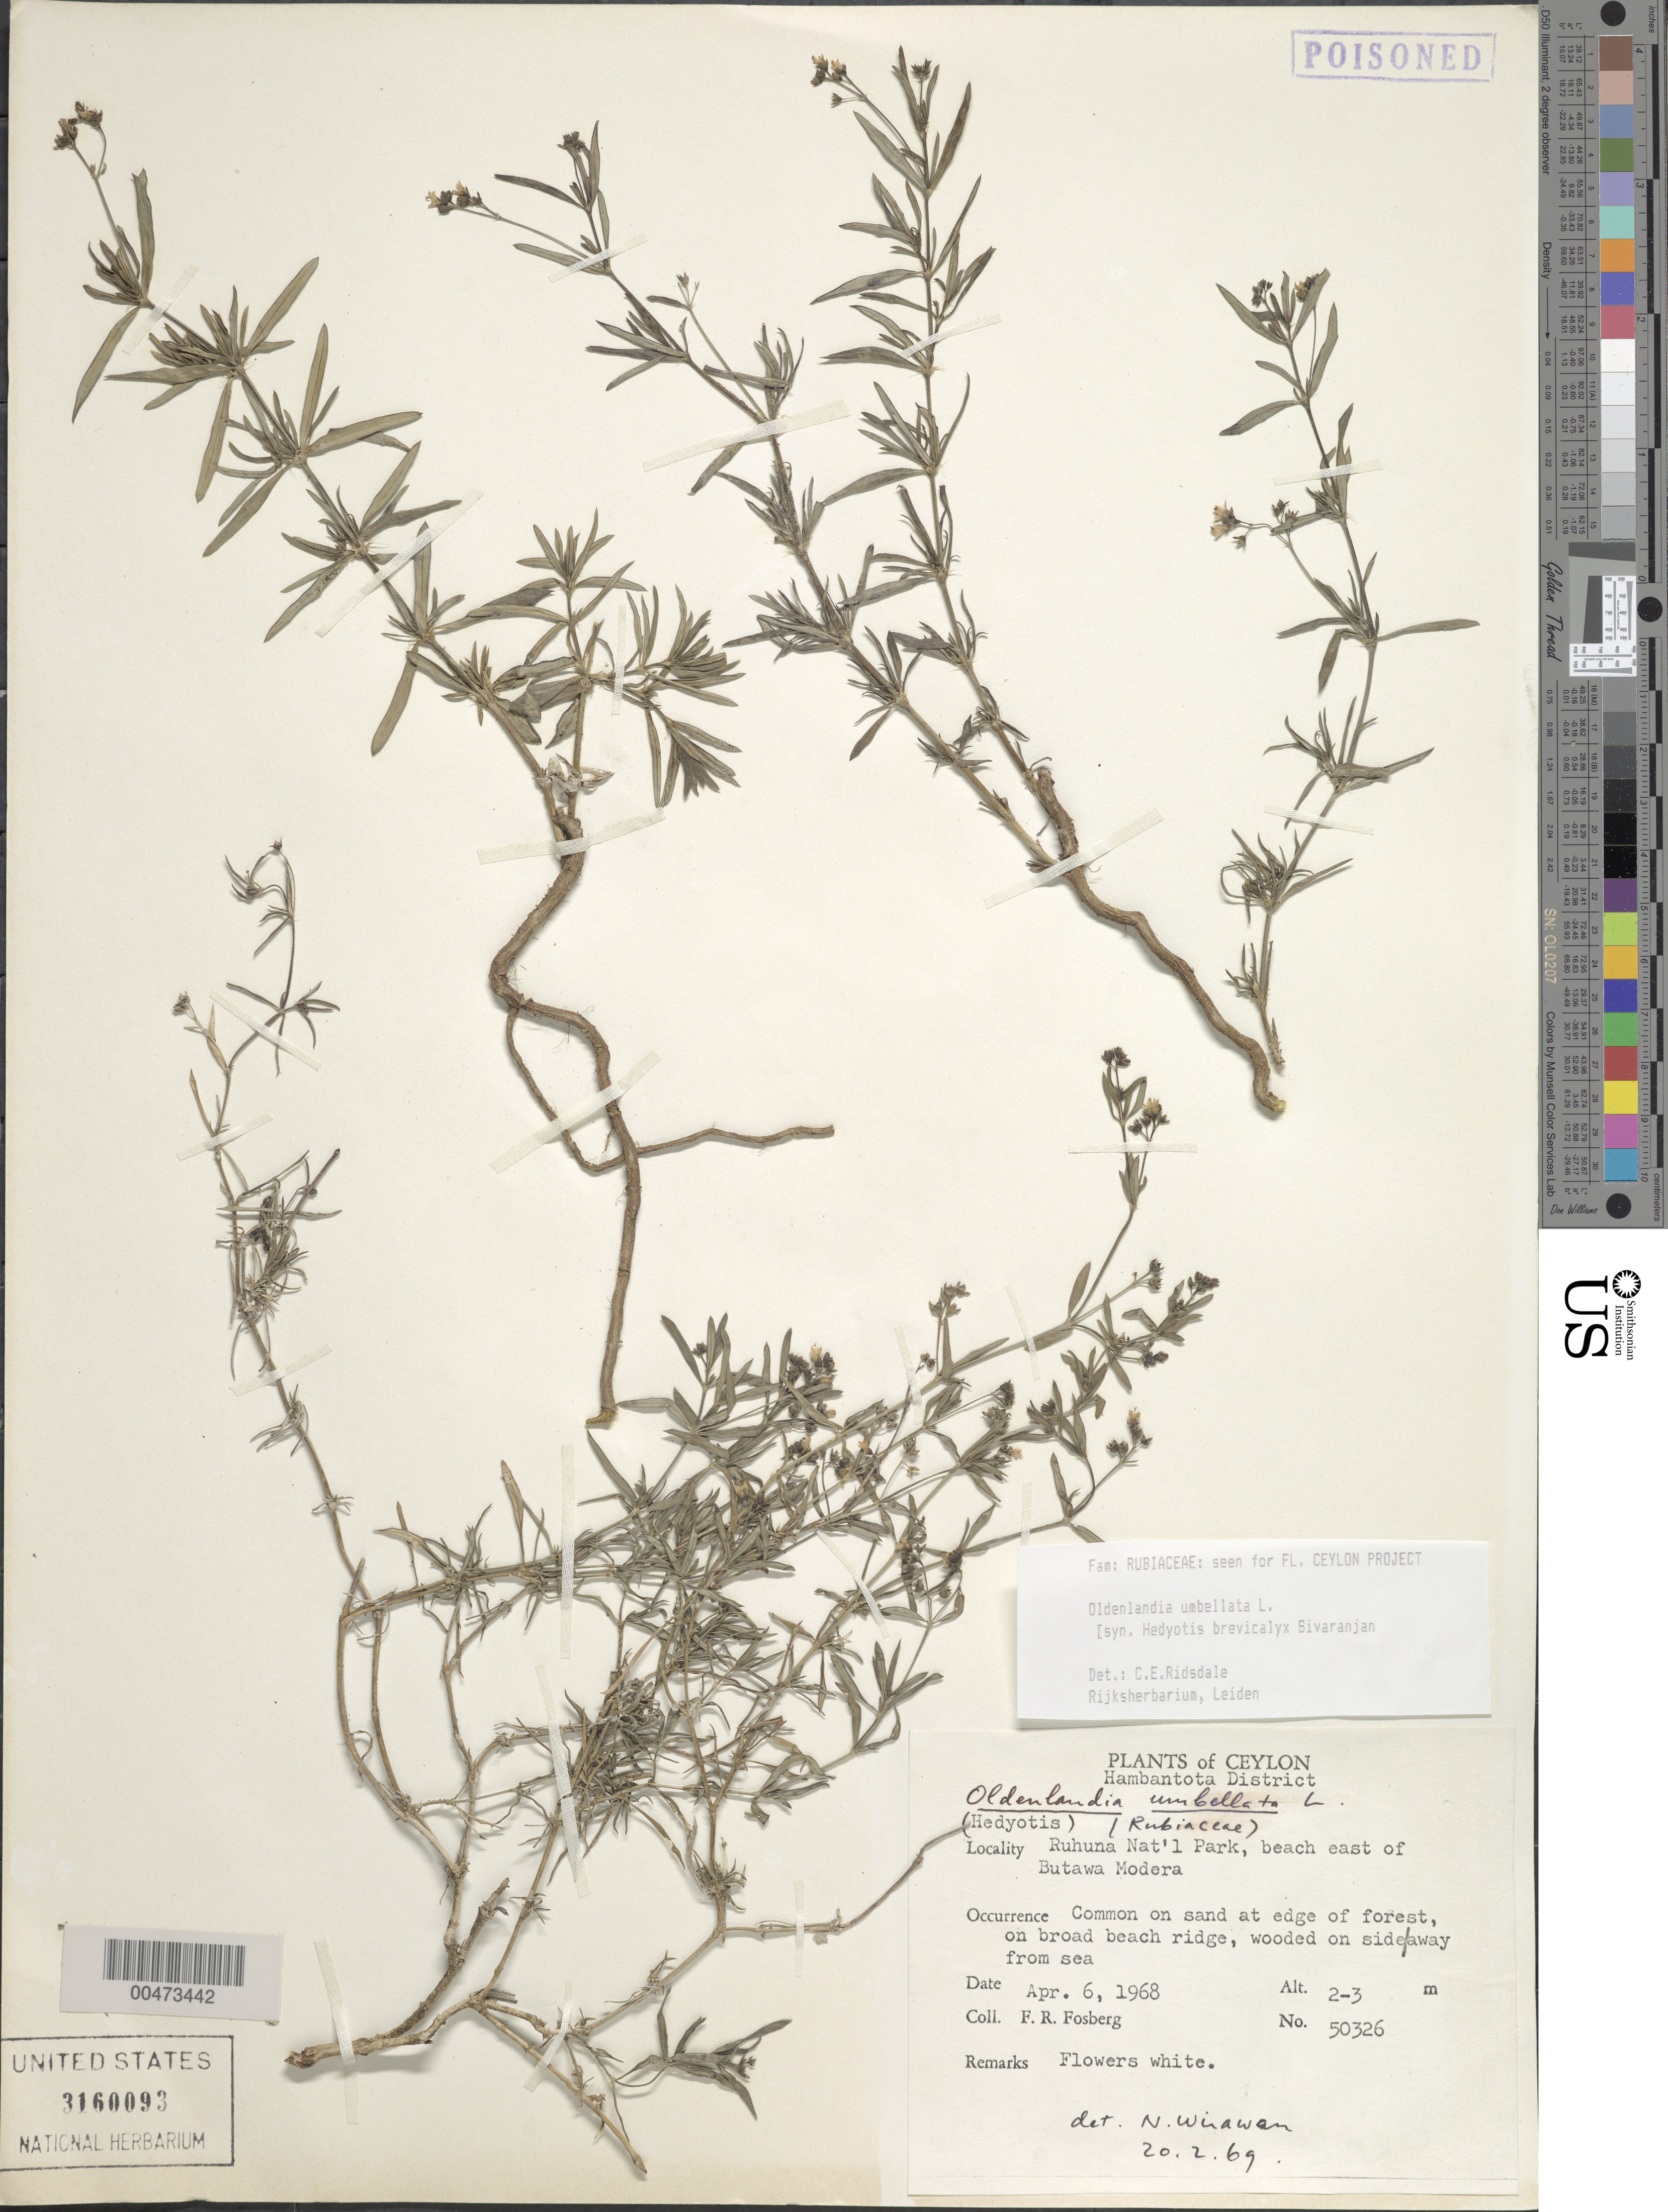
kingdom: Plantae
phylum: Tracheophyta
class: Magnoliopsida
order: Gentianales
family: Rubiaceae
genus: Oldenlandia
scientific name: Oldenlandia umbellata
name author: L.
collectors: F. R. Fosberg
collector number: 50326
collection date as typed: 06 Apr 1968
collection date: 1968-04-06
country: Sri Lanka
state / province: Southern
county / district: Hambantota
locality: Ruhuna Natl Park, beach E of Butawa Modera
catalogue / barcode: US 3160093